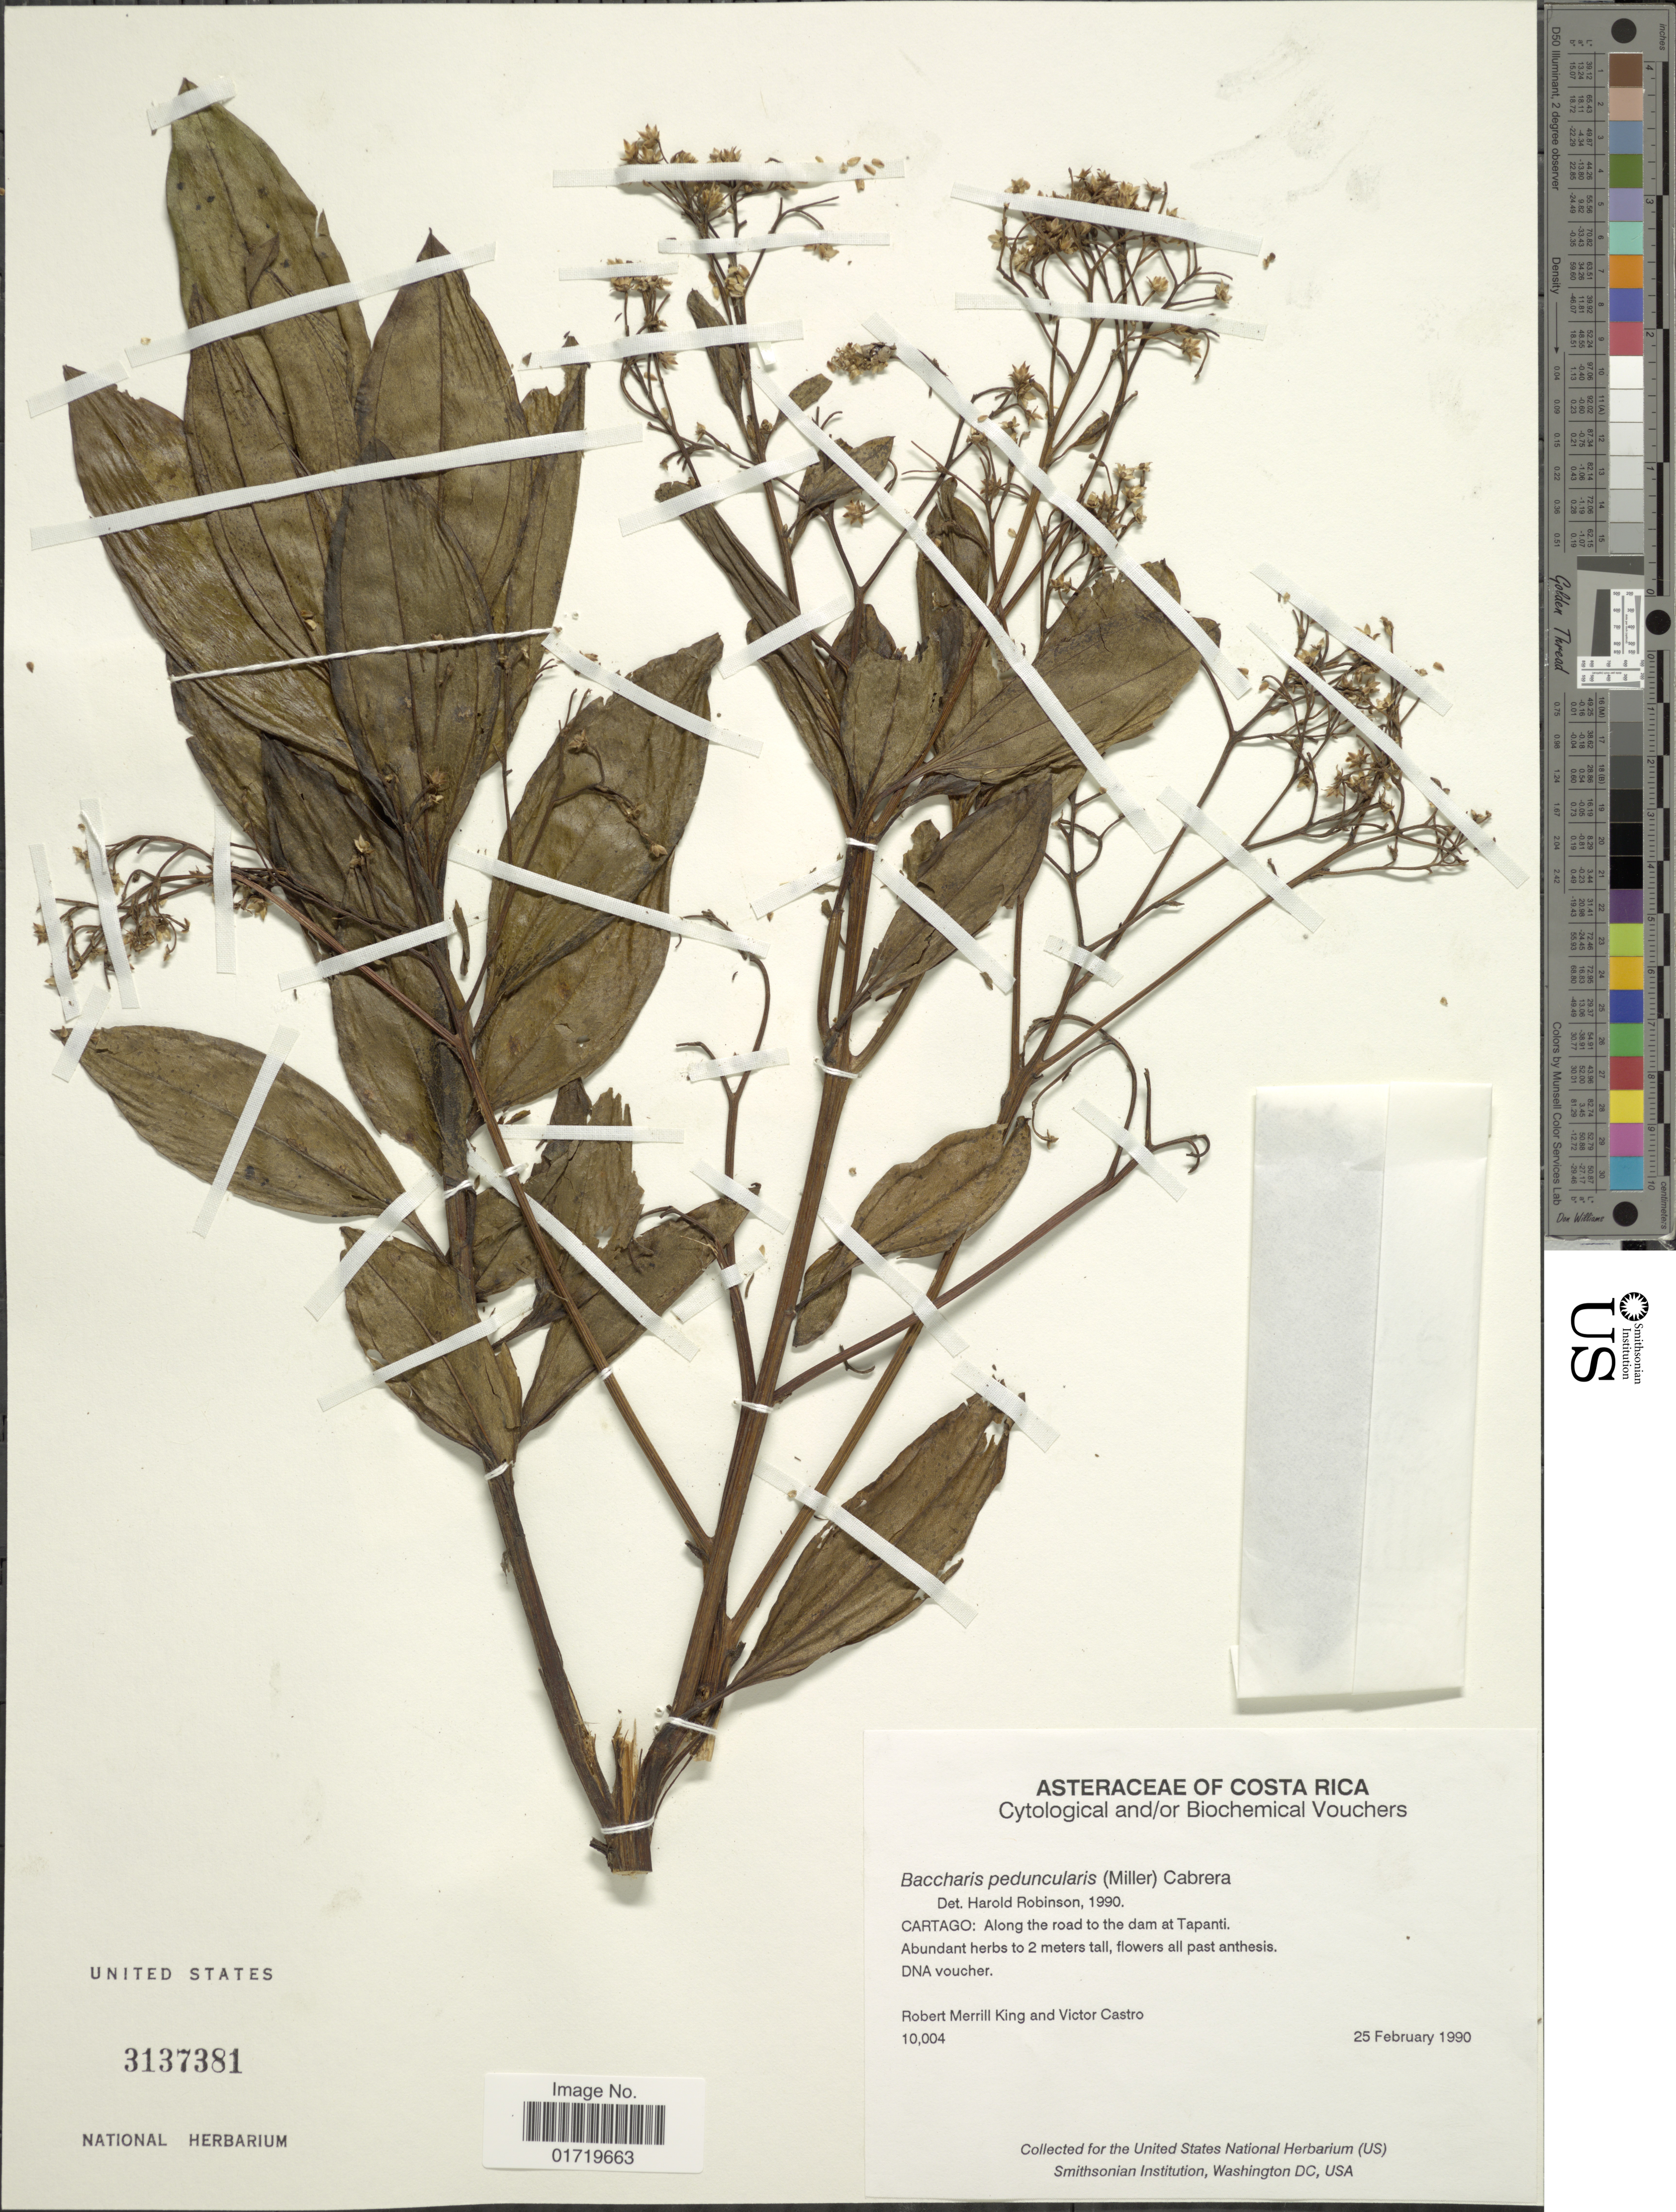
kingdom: Plantae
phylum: Tracheophyta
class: Magnoliopsida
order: Asterales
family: Asteraceae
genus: Baccharis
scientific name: Baccharis pedunculata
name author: (Mill.) Cabrera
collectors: R. M. King & V. Castro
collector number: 10004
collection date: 1990-02-25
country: Costa Rica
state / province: Cartago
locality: Cartago: Along the road to the dam at Tapanti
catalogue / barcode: US 3137381